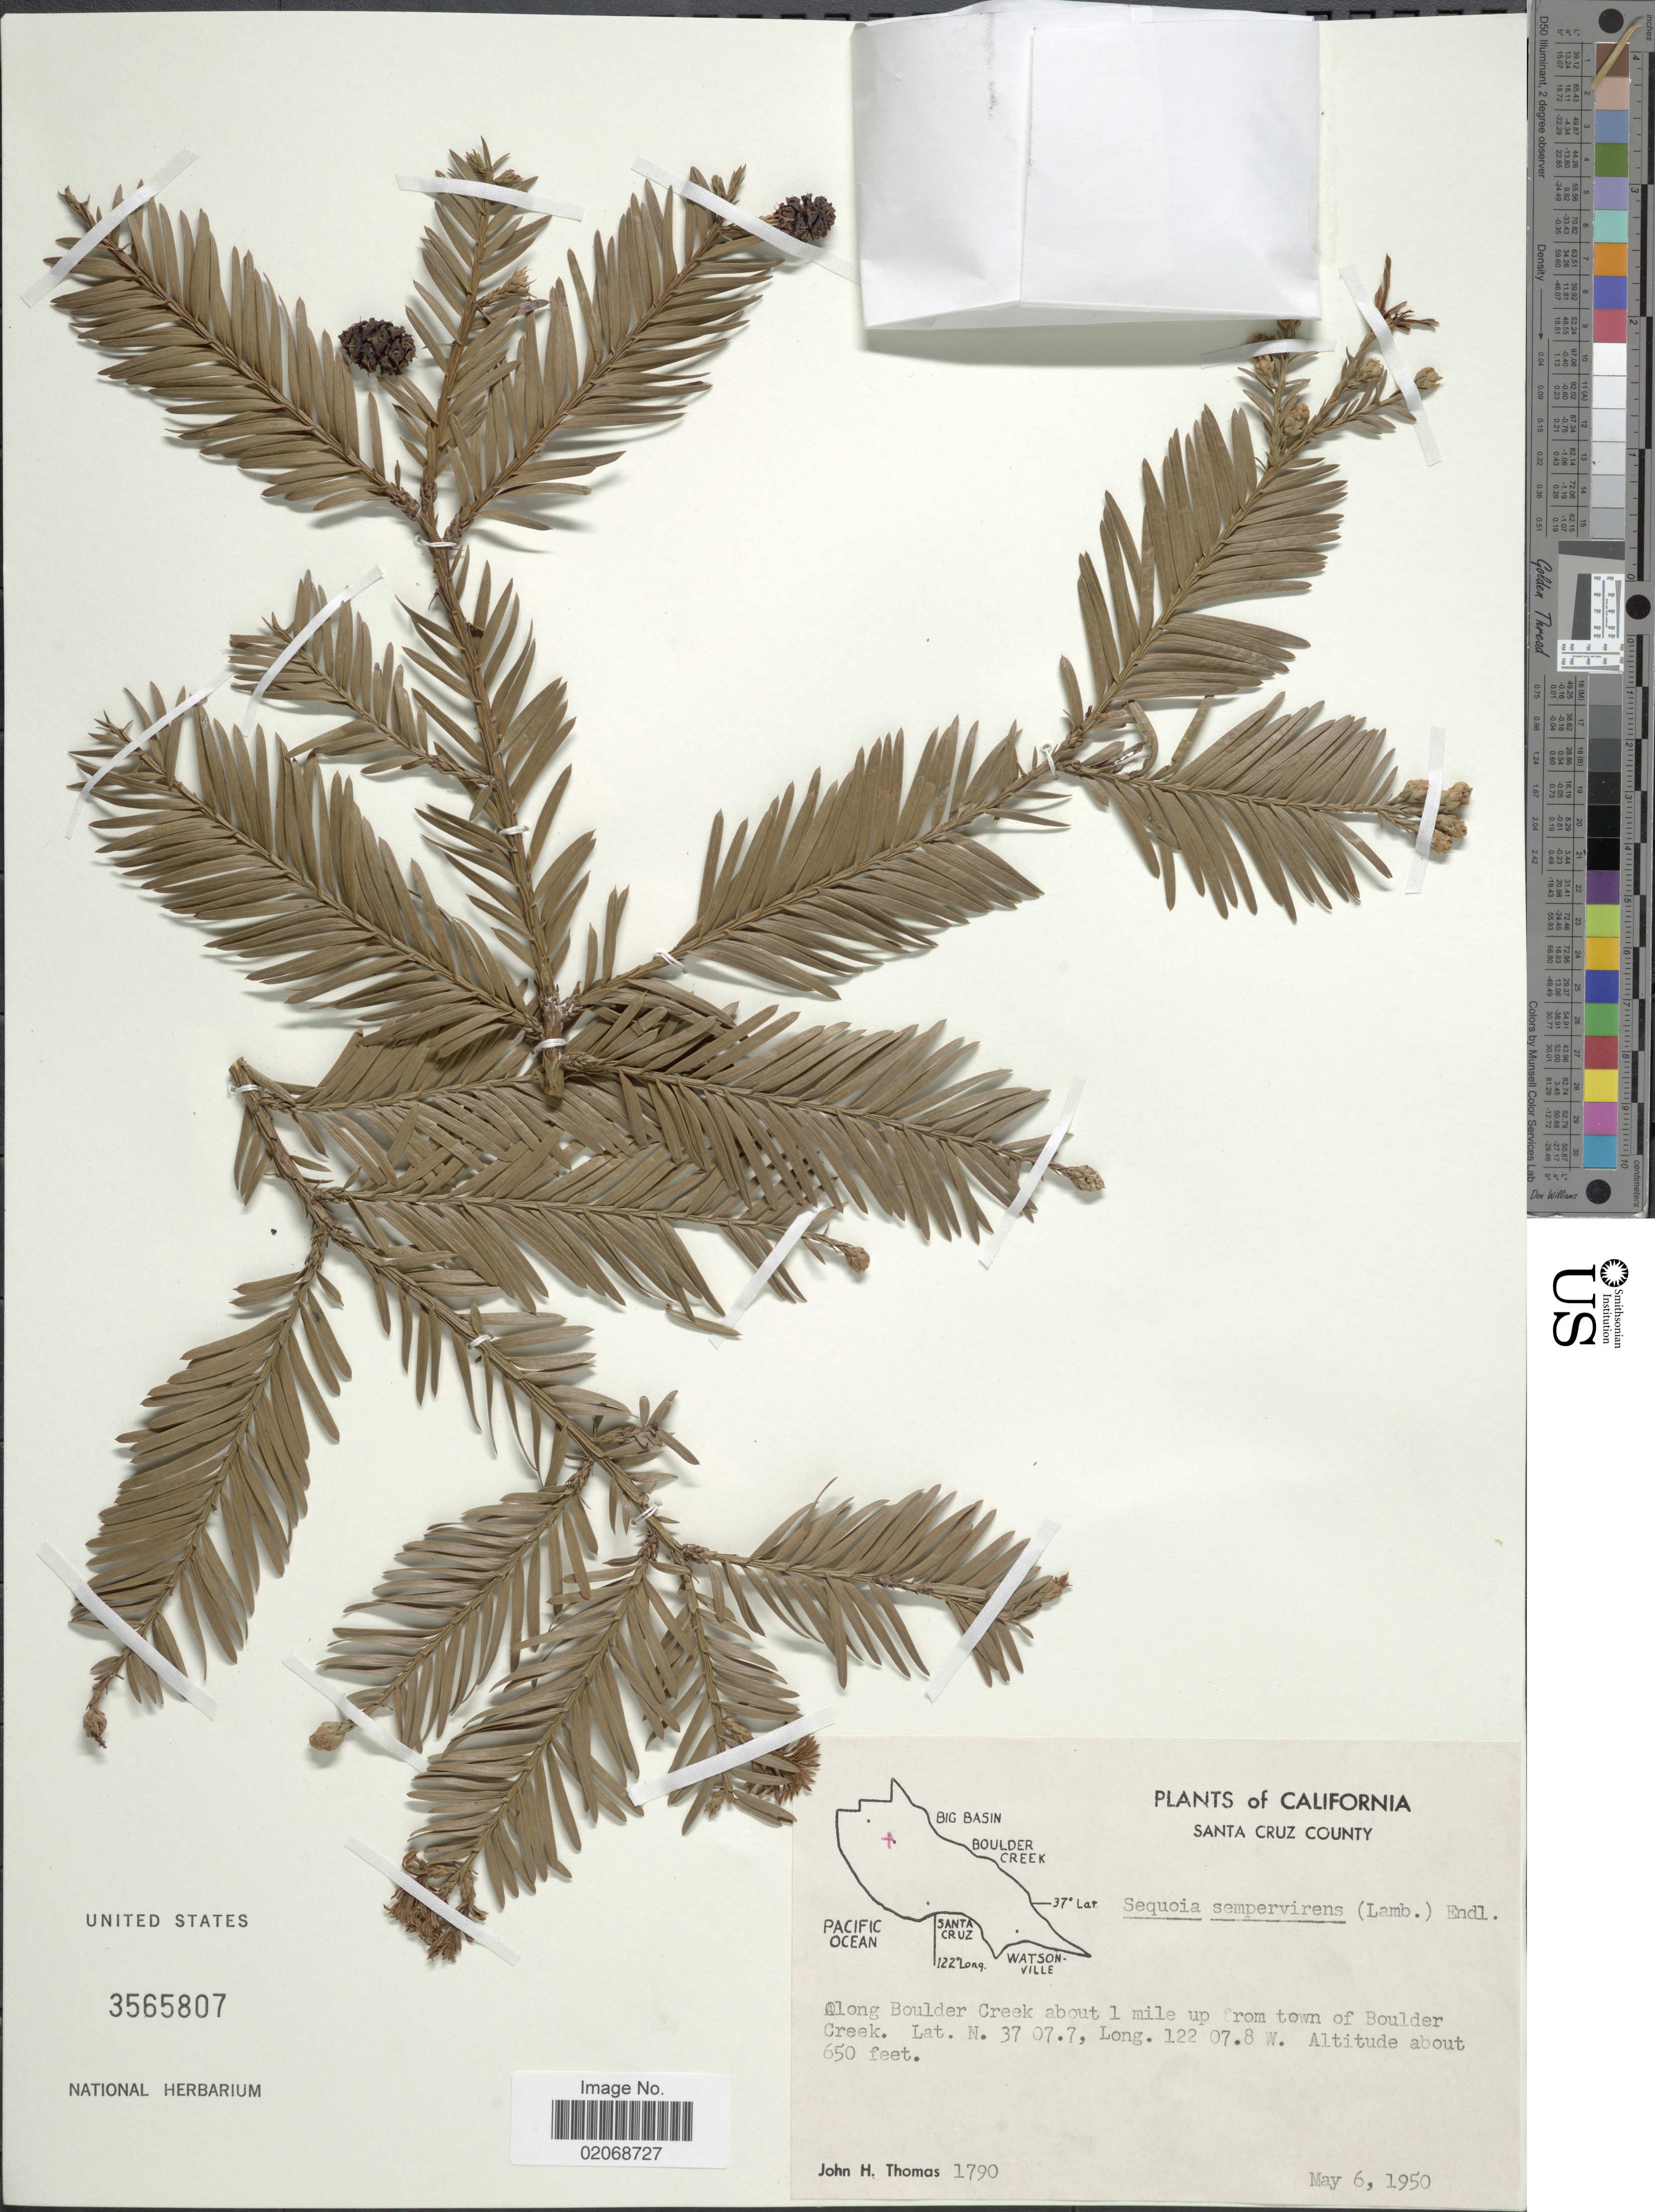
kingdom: Plantae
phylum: Tracheophyta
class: Pinopsida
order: Pinales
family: Cupressaceae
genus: Sequoia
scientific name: Sequoia sempervirens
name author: (D. Don) Endl.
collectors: J. H. Thomas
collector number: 1790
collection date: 1950-05-06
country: United States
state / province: California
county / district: Santa Cruz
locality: Along Boulder Creek about 1 mile up from town o Boulder Creek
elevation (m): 198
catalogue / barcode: US 3565807